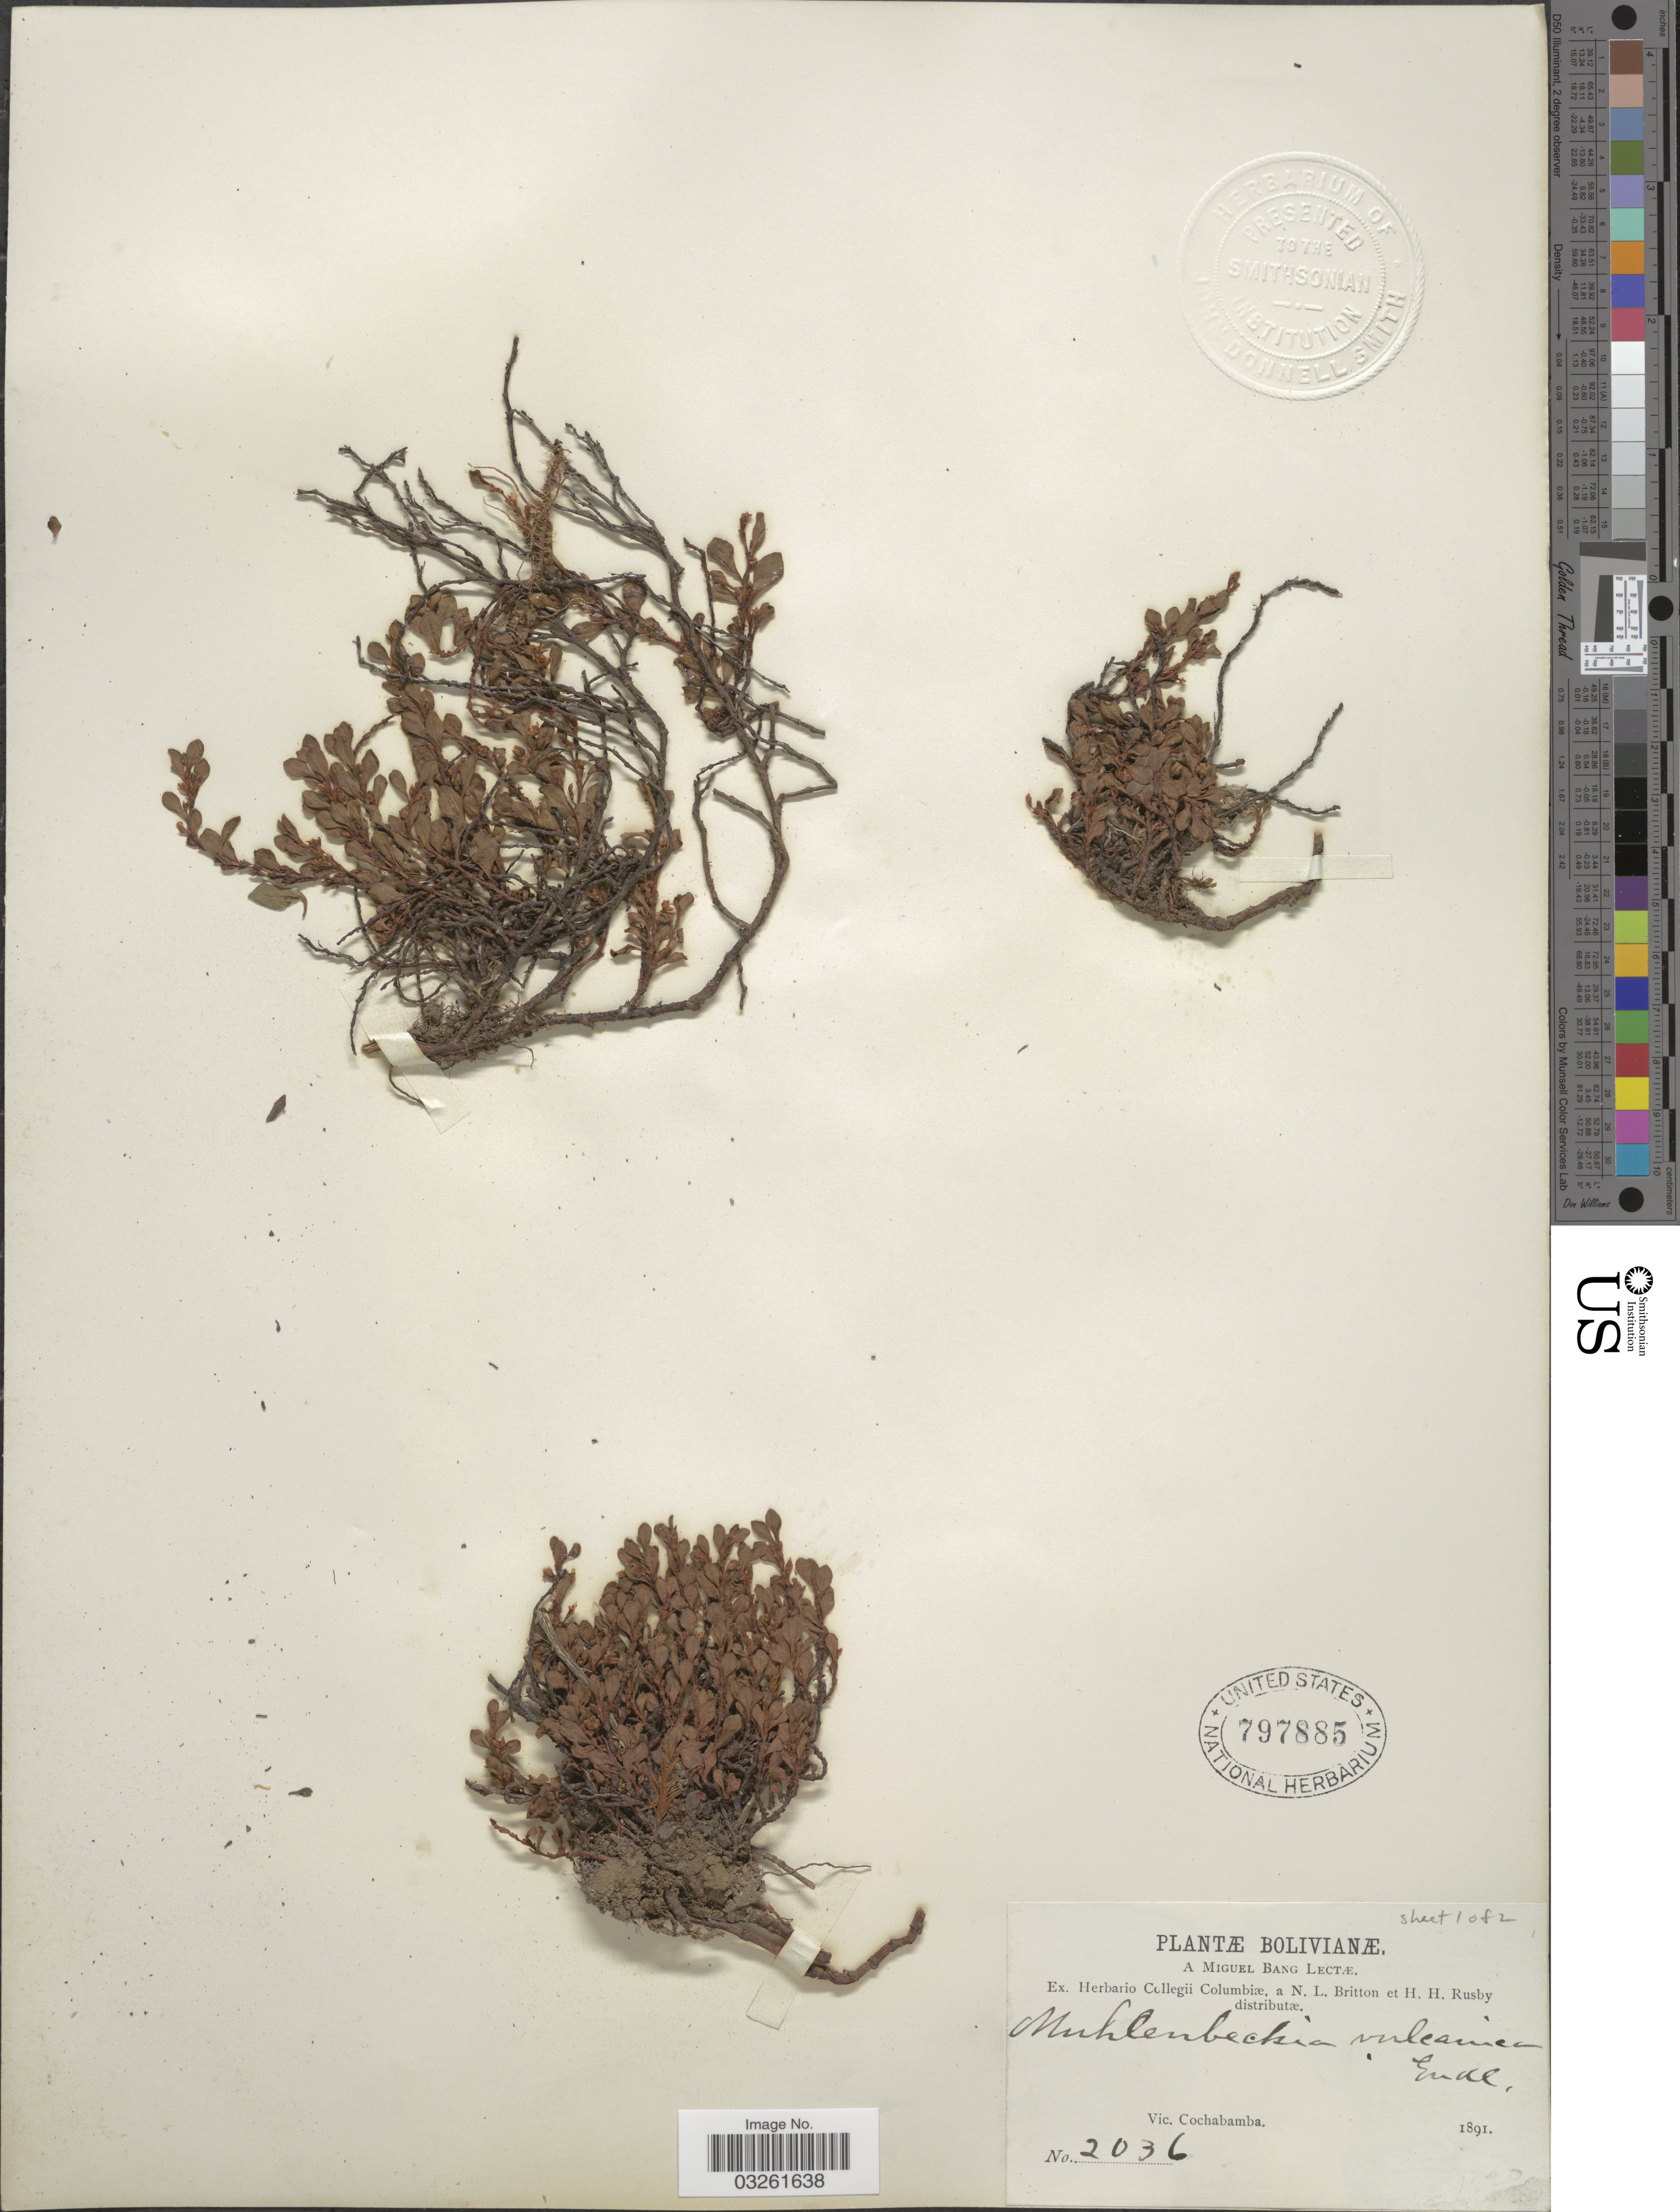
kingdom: Plantae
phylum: Tracheophyta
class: Magnoliopsida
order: Caryophyllales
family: Polygonaceae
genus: Muehlenbeckia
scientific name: Muehlenbeckia volcanica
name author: (Benth.) Endl.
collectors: M. Bang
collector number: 2036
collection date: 1891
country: Bolivia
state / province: Cochabamba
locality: Vic. Cochabamba.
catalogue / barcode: US 797885